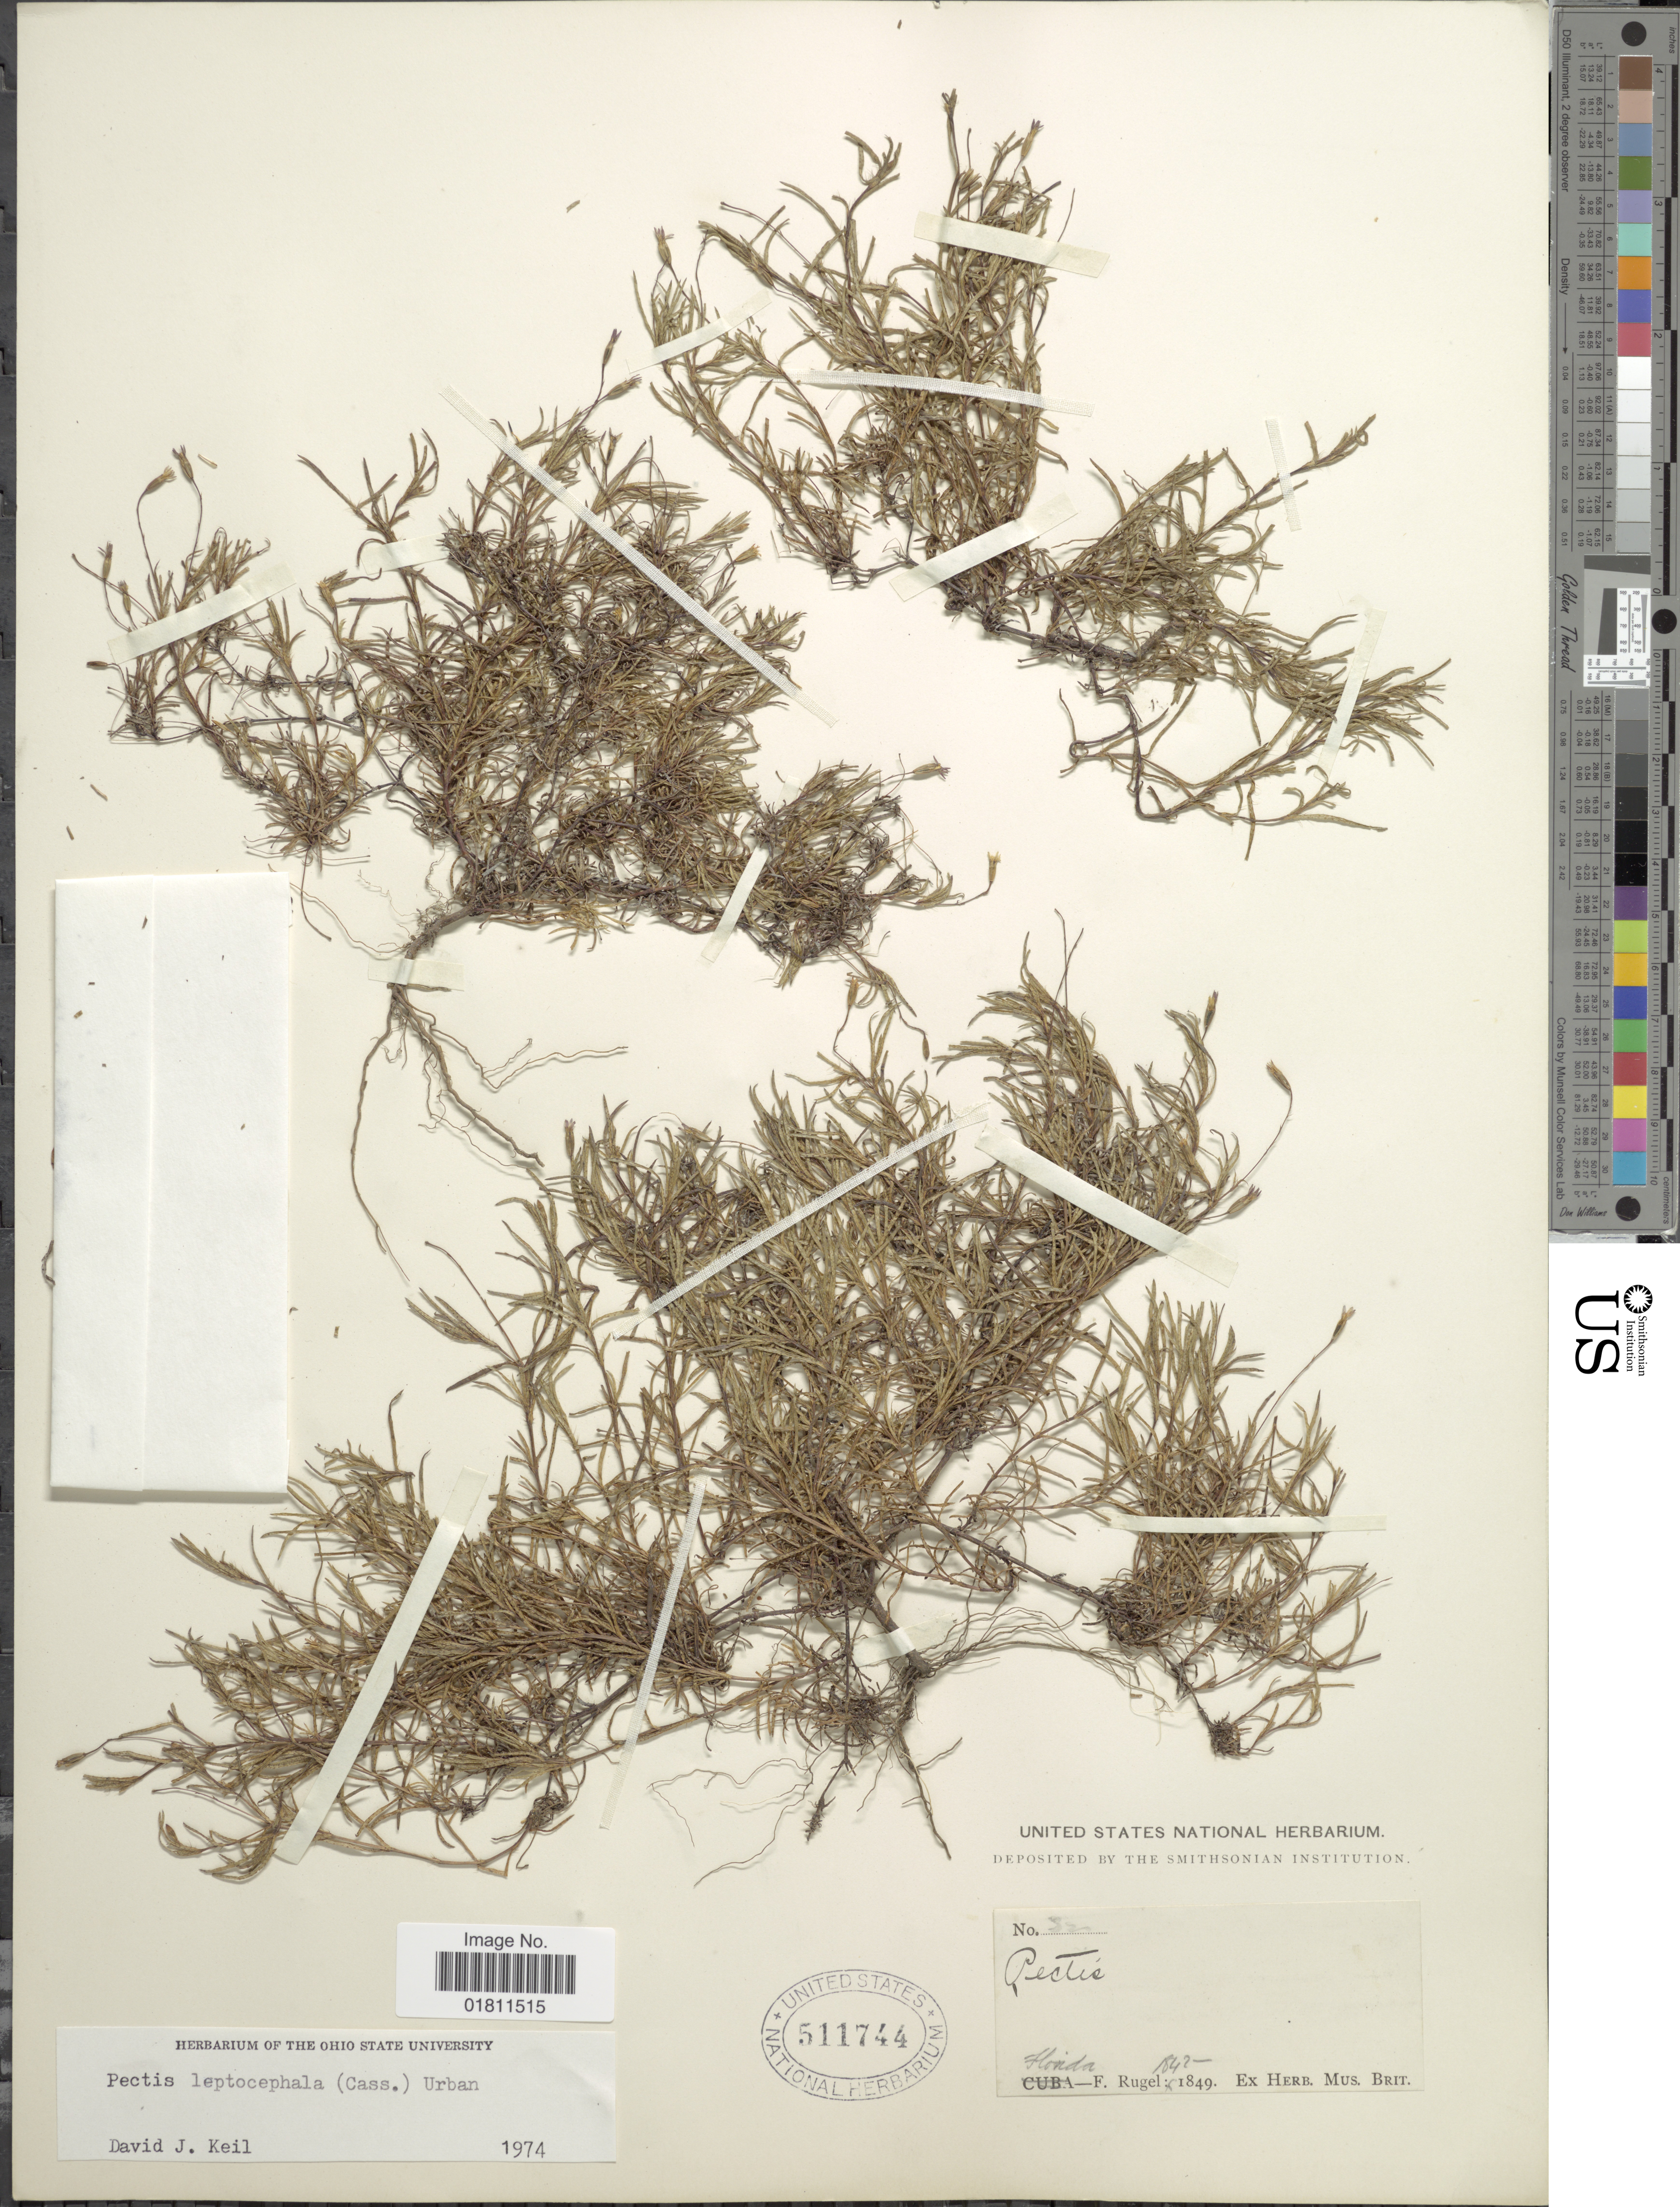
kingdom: Plantae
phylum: Tracheophyta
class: Magnoliopsida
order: Asterales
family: Asteraceae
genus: Pectis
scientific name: Pectis leptocephala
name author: (Cass.) Urb.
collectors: F. Rugel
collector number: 52*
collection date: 1842/1849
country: United States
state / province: Florida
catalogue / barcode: US 511744